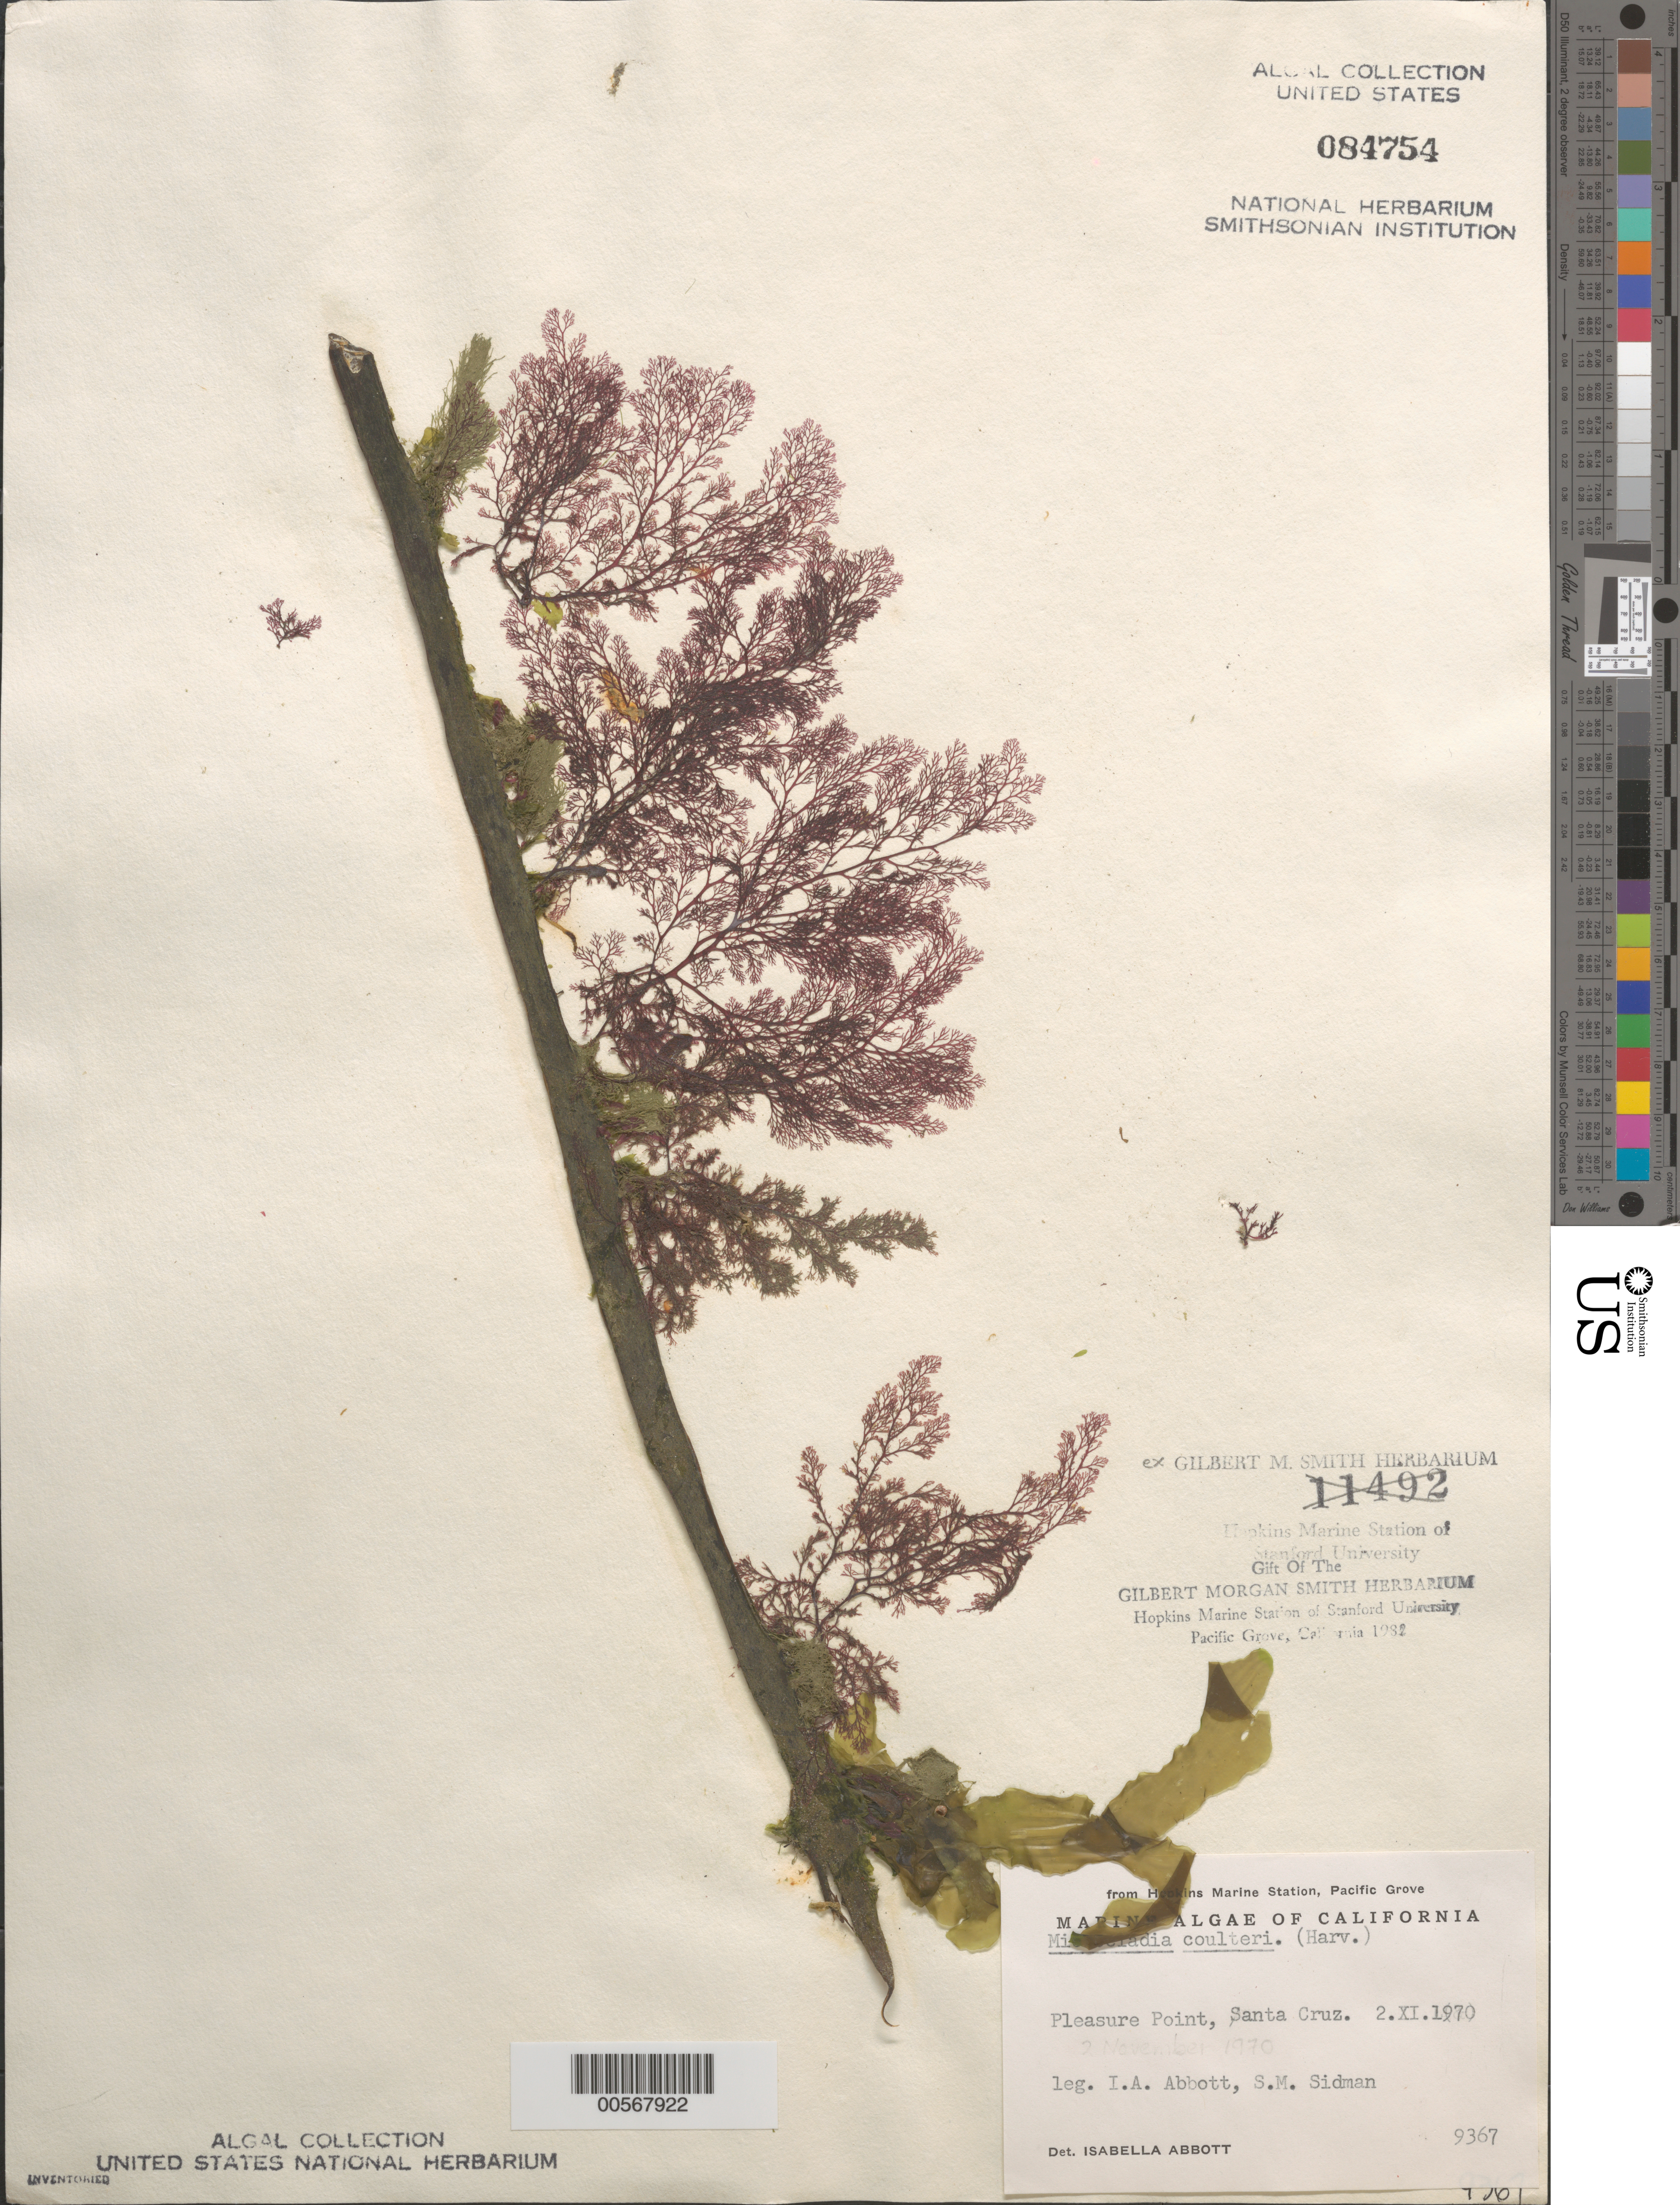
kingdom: Plantae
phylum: Rhodophyta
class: Florideophyceae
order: Ceramiales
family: Ceramiaceae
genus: Microcladia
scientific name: Microcladia coulteri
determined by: Abbott, Isabella A.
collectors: I. A. Abbott & S. Sidman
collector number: IAA 9367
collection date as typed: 02 Nov 1970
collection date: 1970-11-02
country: United States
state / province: California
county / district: Santa Cruz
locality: Pleasure Point, Santa Cruz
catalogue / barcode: US 84754